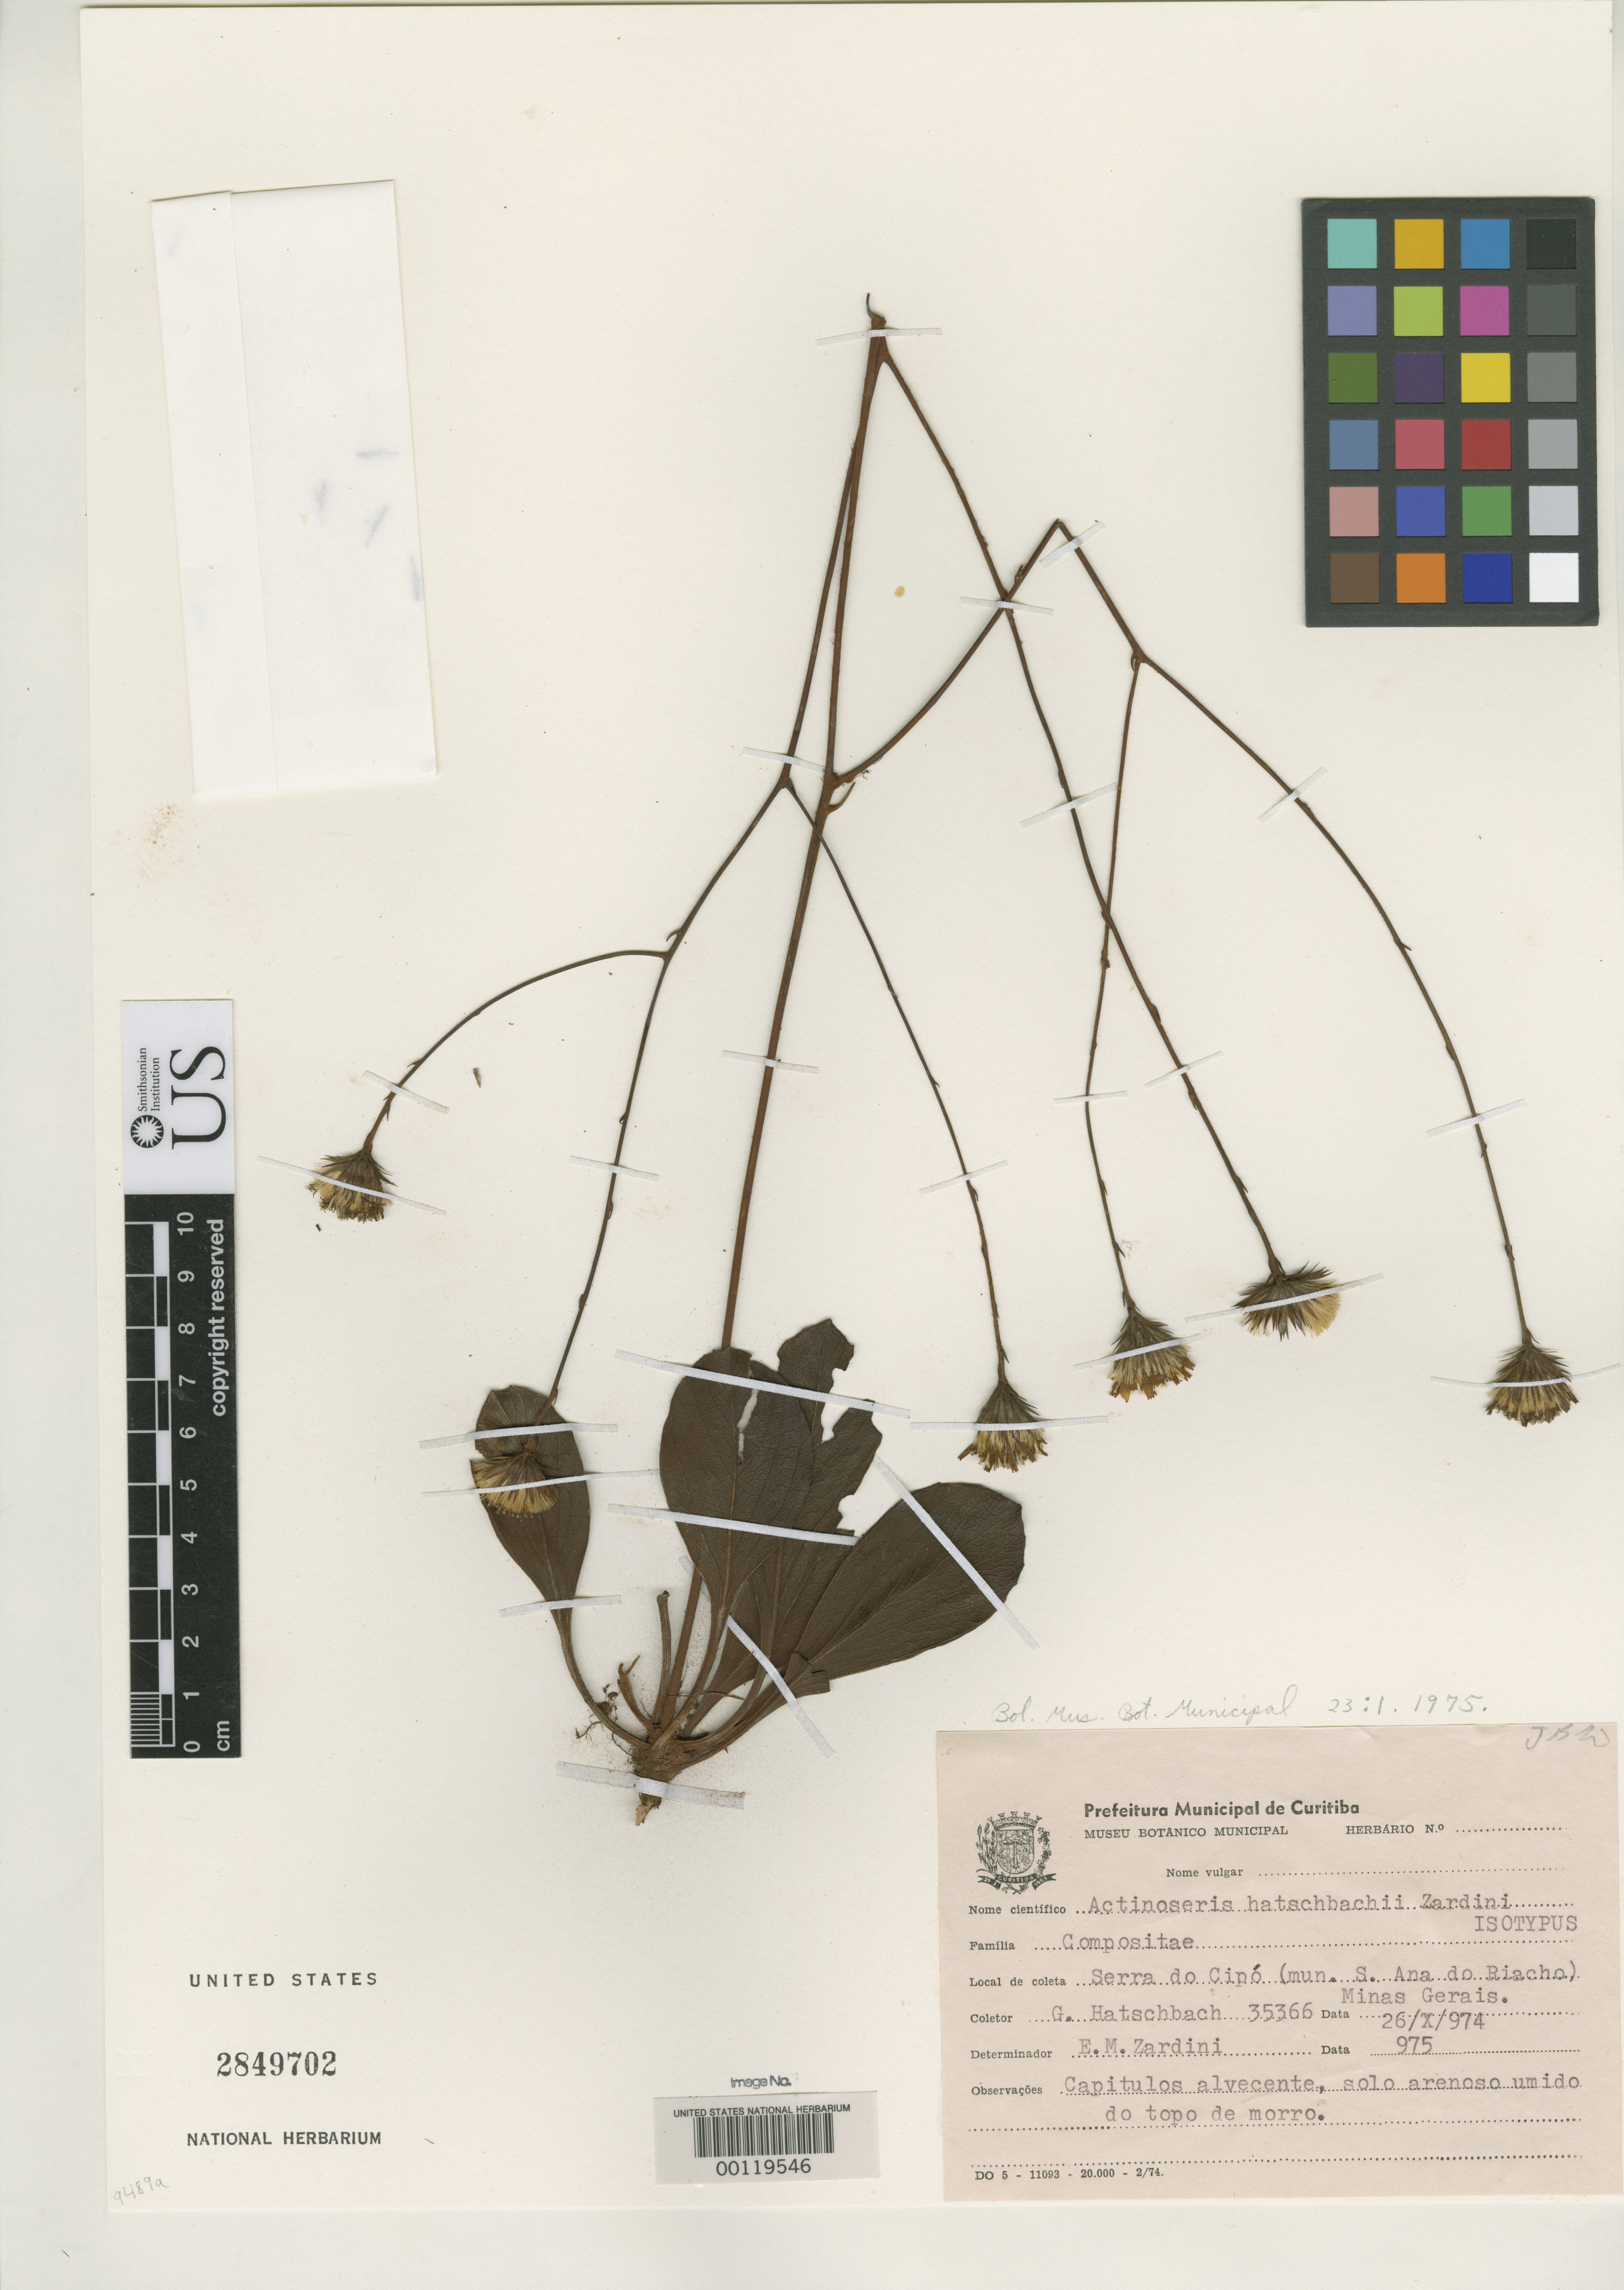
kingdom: Plantae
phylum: Tracheophyta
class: Magnoliopsida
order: Asterales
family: Asteraceae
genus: Actinoseris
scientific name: Actinoseris hatschbachii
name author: Zardini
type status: Isotype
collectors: G. Hatschbach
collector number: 35366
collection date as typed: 26 Oct 1974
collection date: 1974-10-26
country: Brazil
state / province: Minas Gerais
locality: Serro do Cipo.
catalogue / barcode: US 2849702